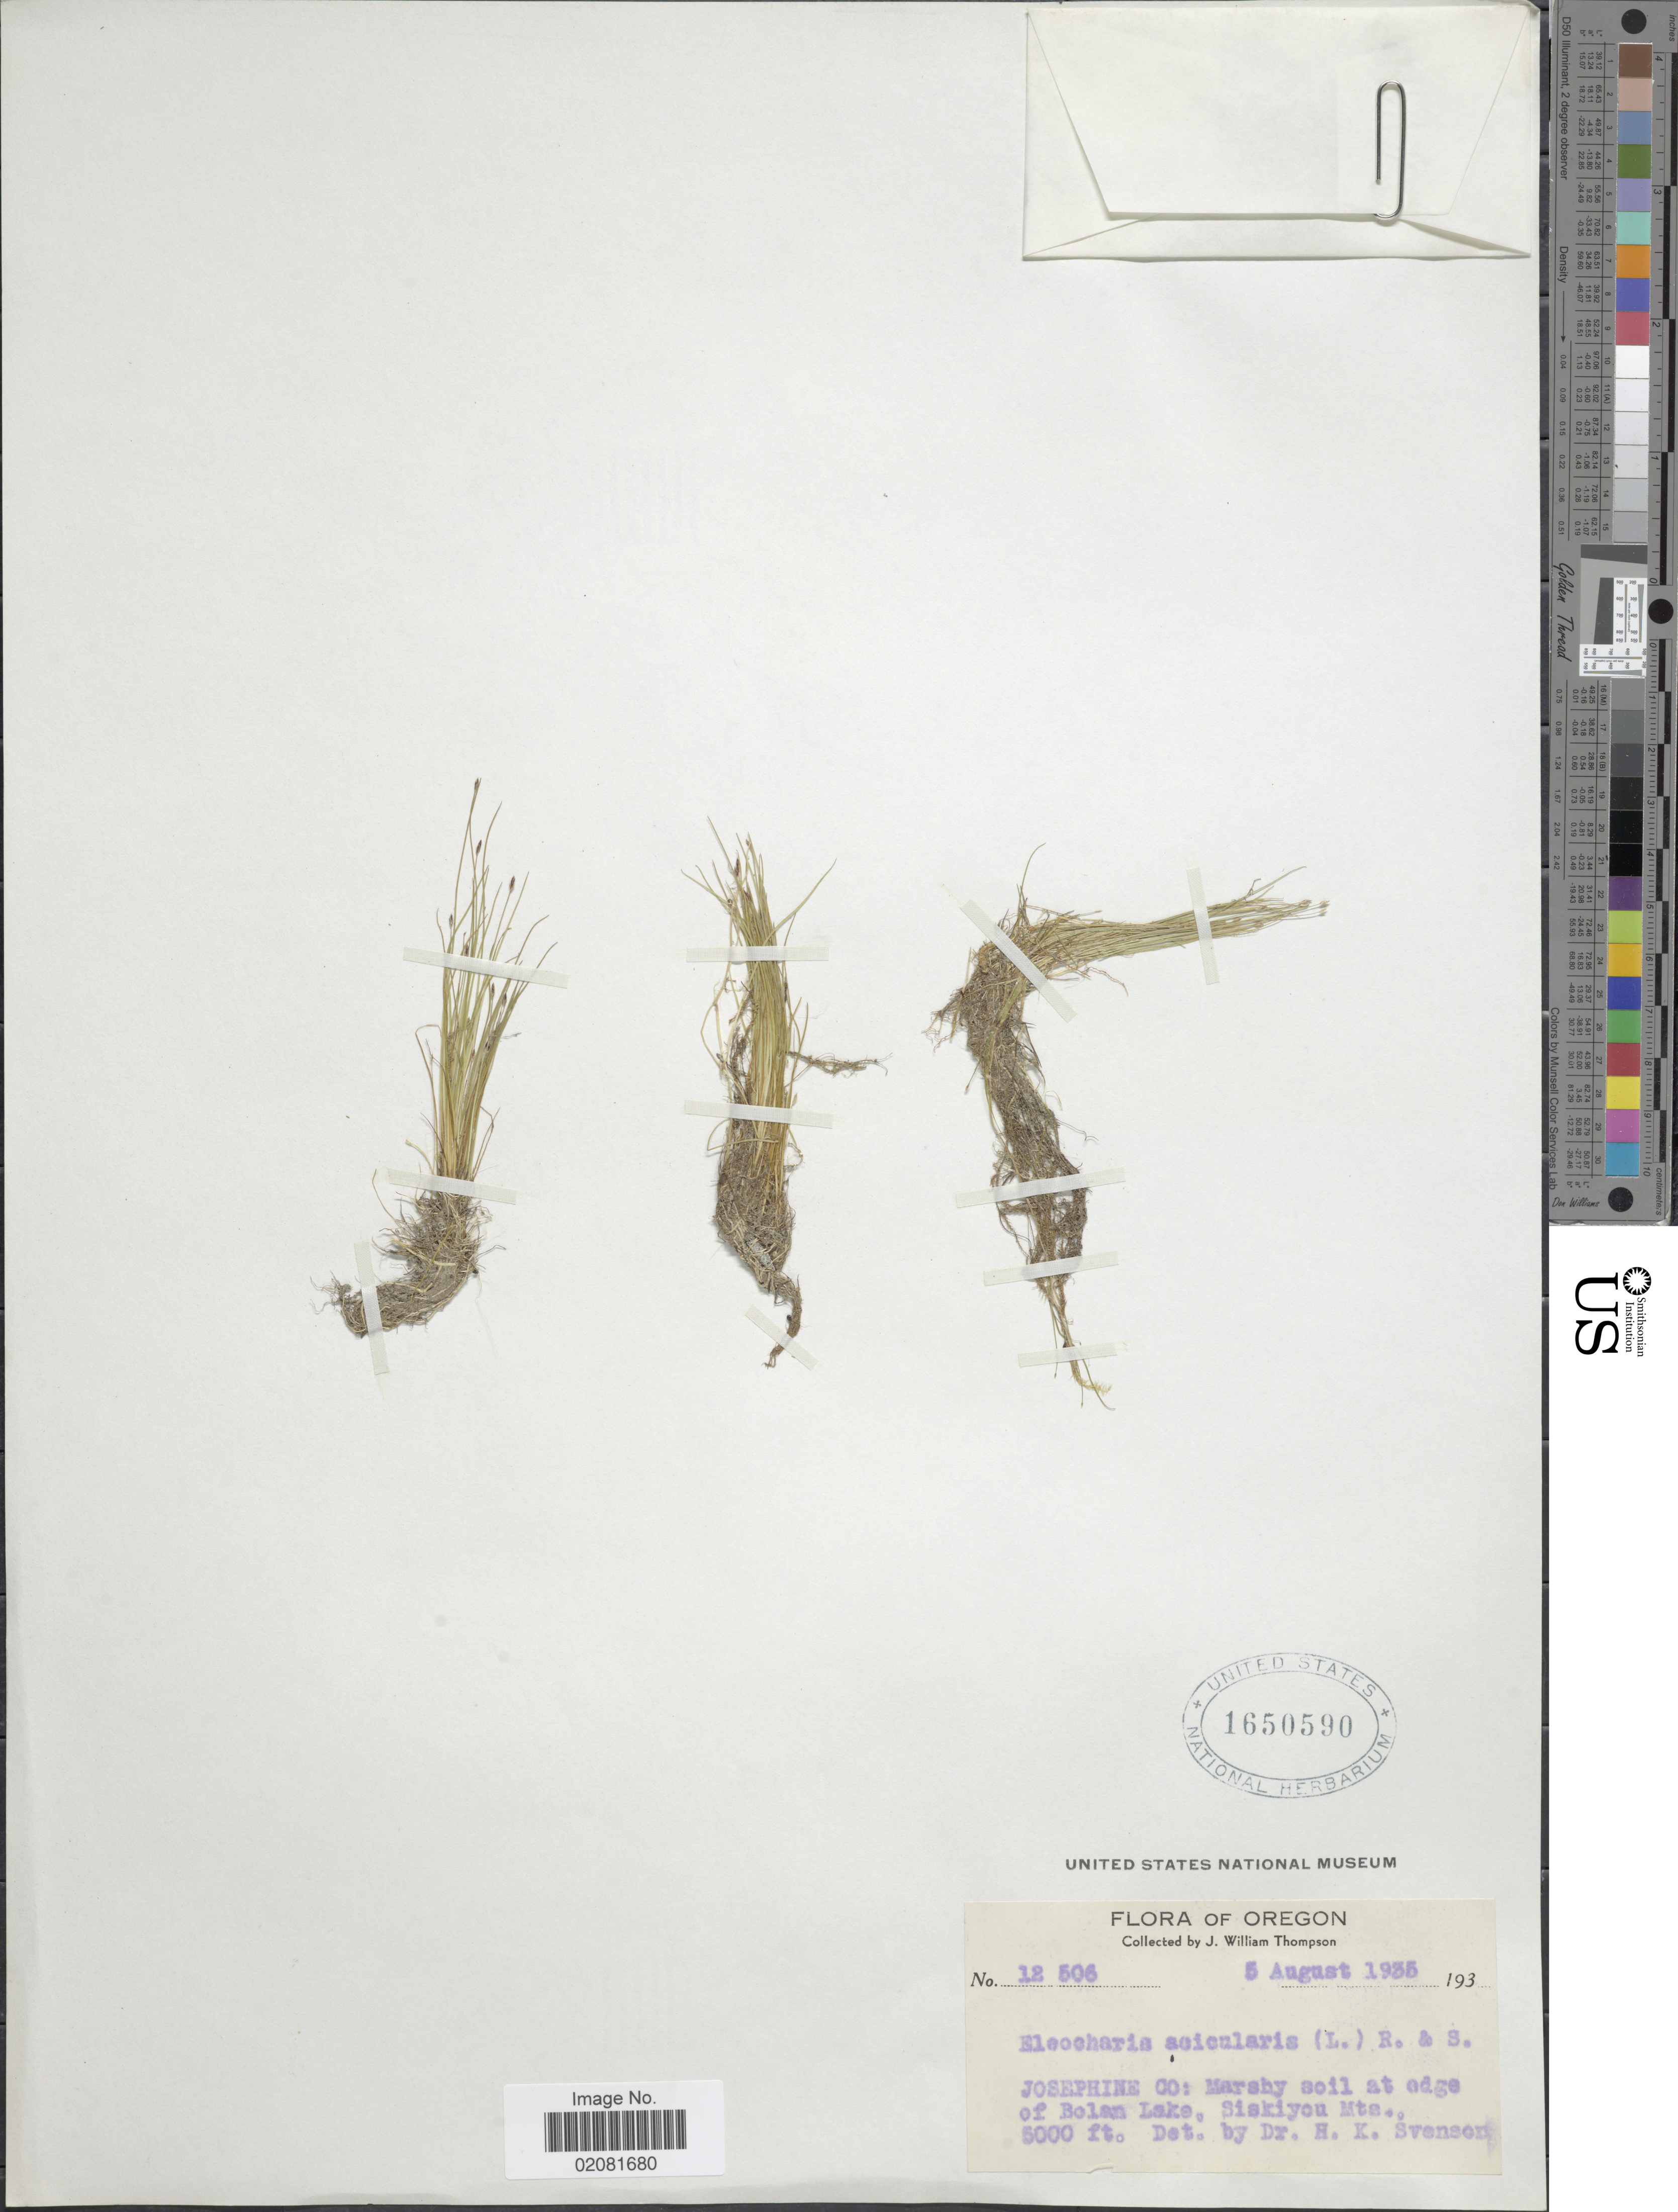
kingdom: Plantae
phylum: Tracheophyta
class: Liliopsida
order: Poales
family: Cyperaceae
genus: Eleocharis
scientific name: Eleocharis acicularis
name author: (L.) Roem. & Schult.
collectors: J. W. Thompson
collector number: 12506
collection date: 1935-08-05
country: United States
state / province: Oregon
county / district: Josephine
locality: Josephine Co: Marshy soil at edge of Bolan Lake. Siskiyou Mts.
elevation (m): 1524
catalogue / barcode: US 1650590